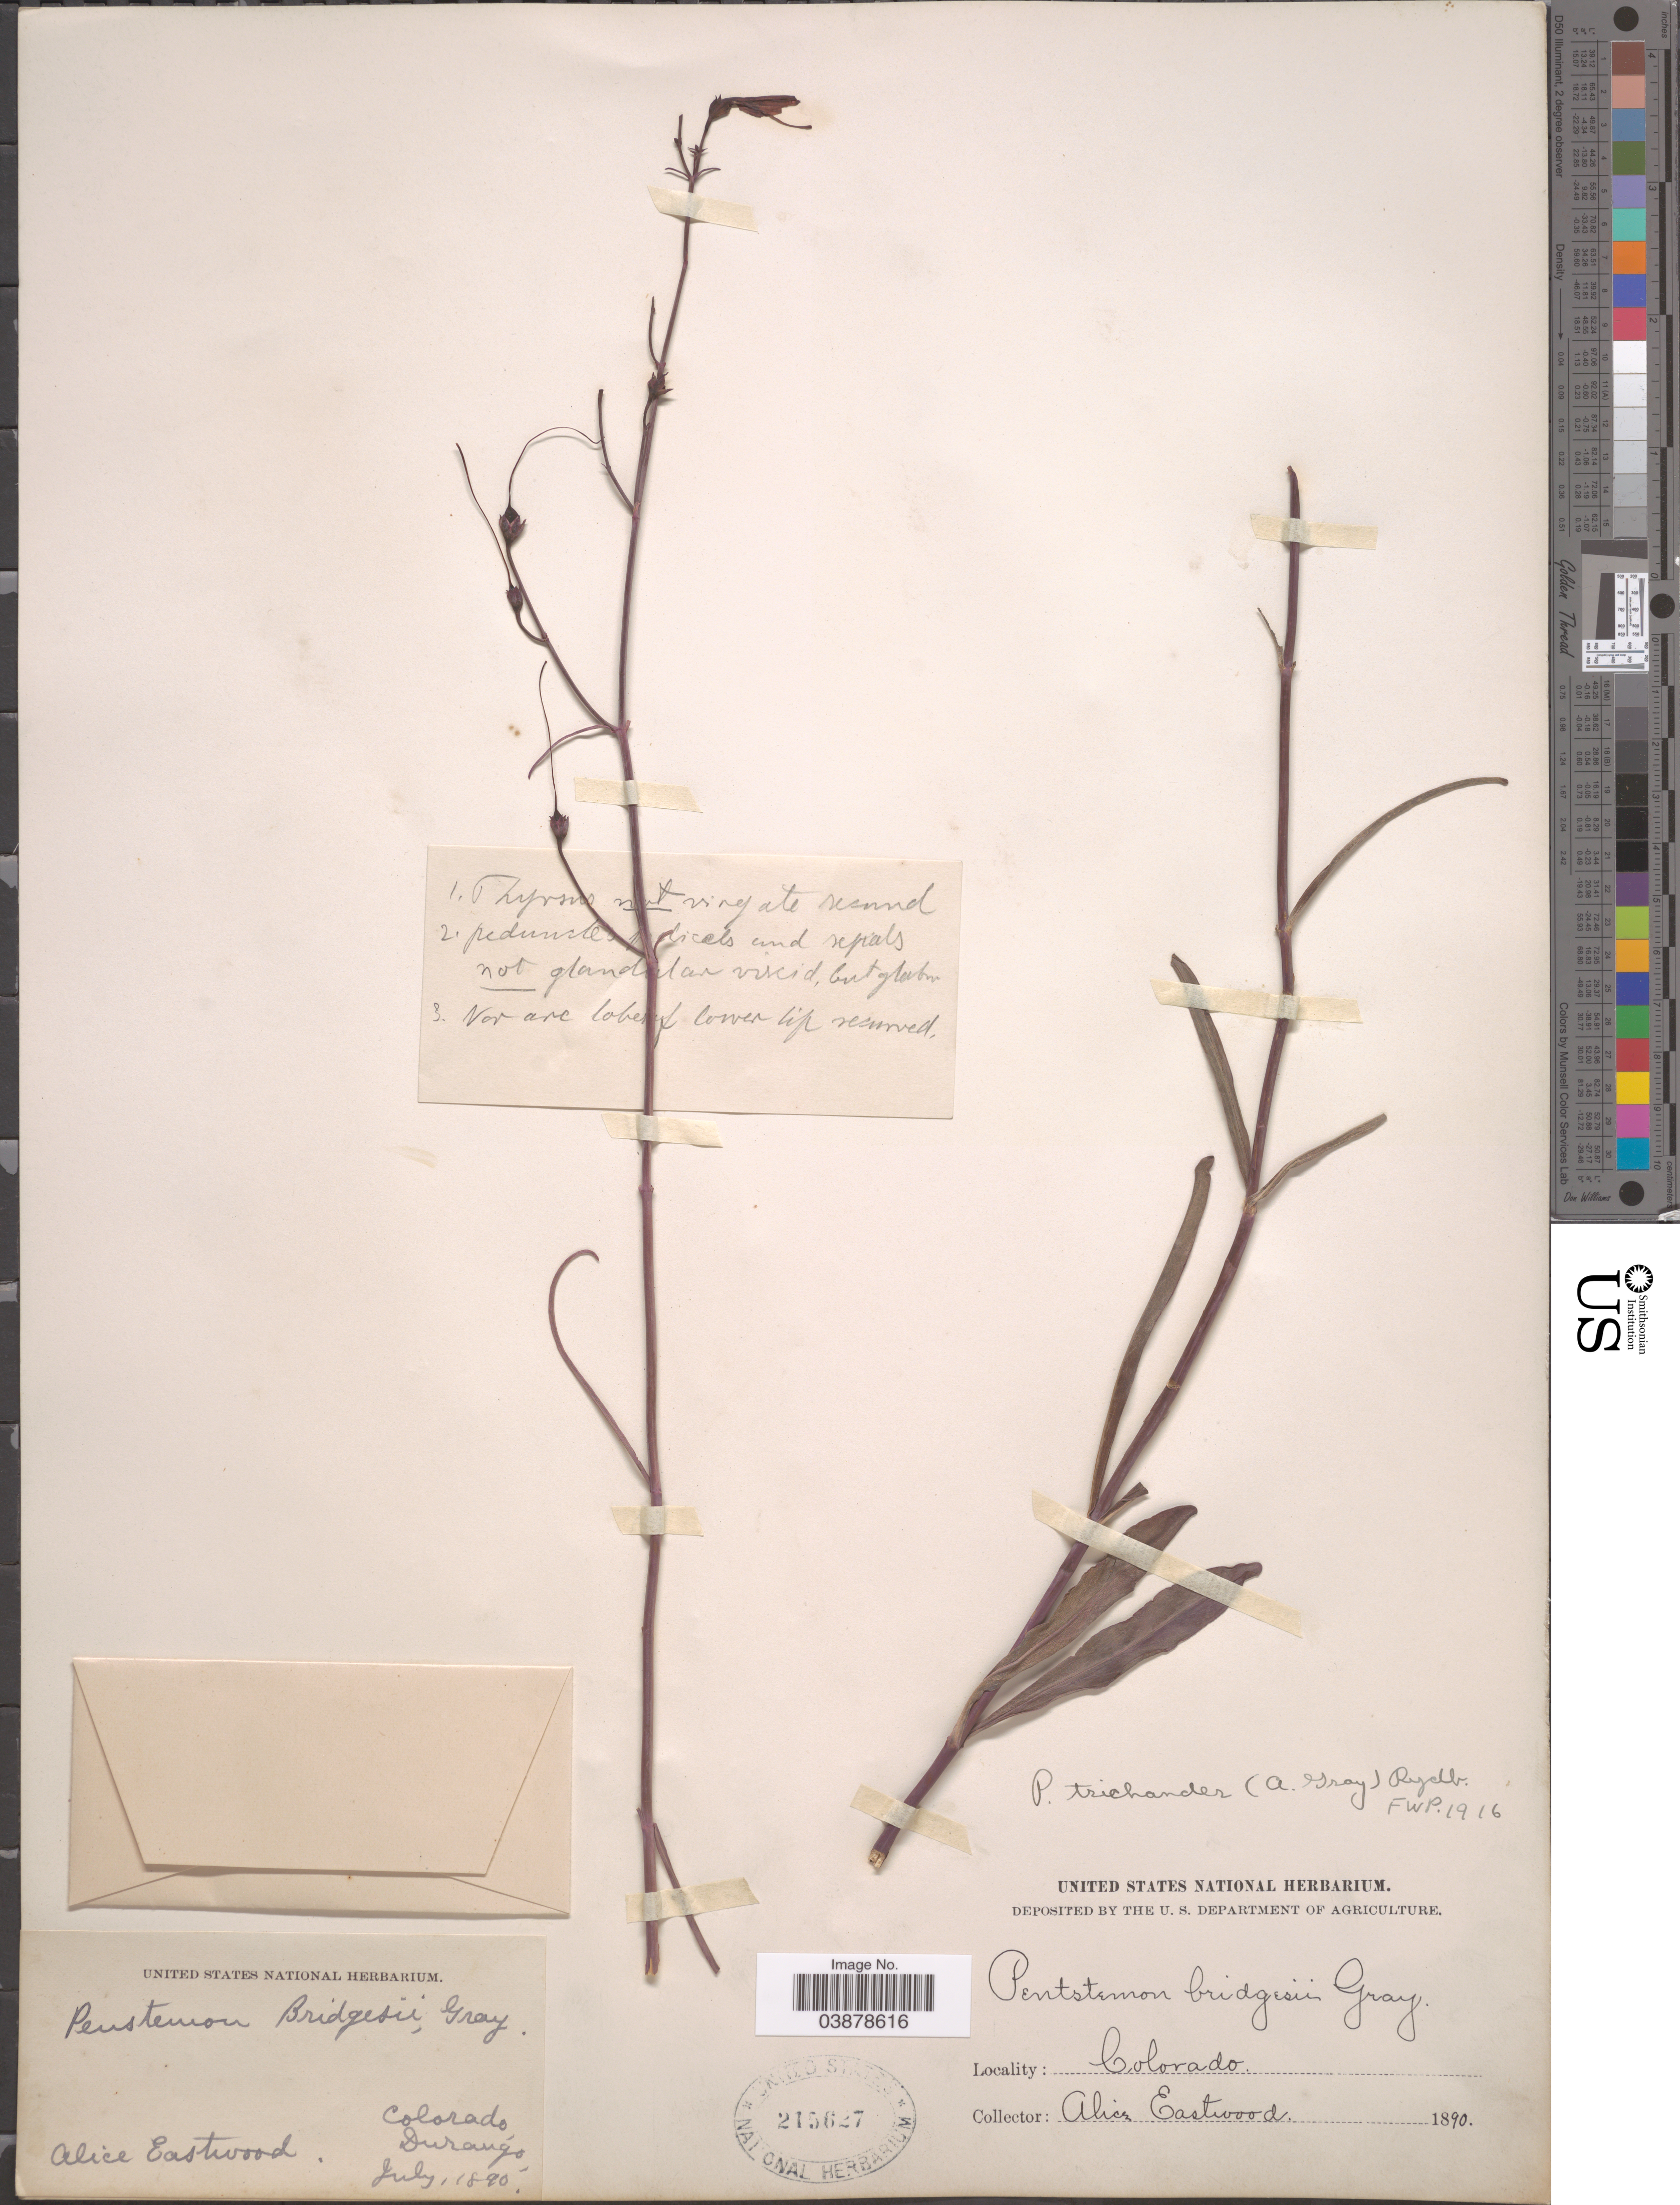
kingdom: Plantae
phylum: Tracheophyta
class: Magnoliopsida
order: Lamiales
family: Plantaginaceae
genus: Penstemon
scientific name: Penstemon trichander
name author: (A. Gray) Rydb.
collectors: A. Eastwood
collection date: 1890-07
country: United States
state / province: Colorado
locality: Durango.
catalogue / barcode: US 215627